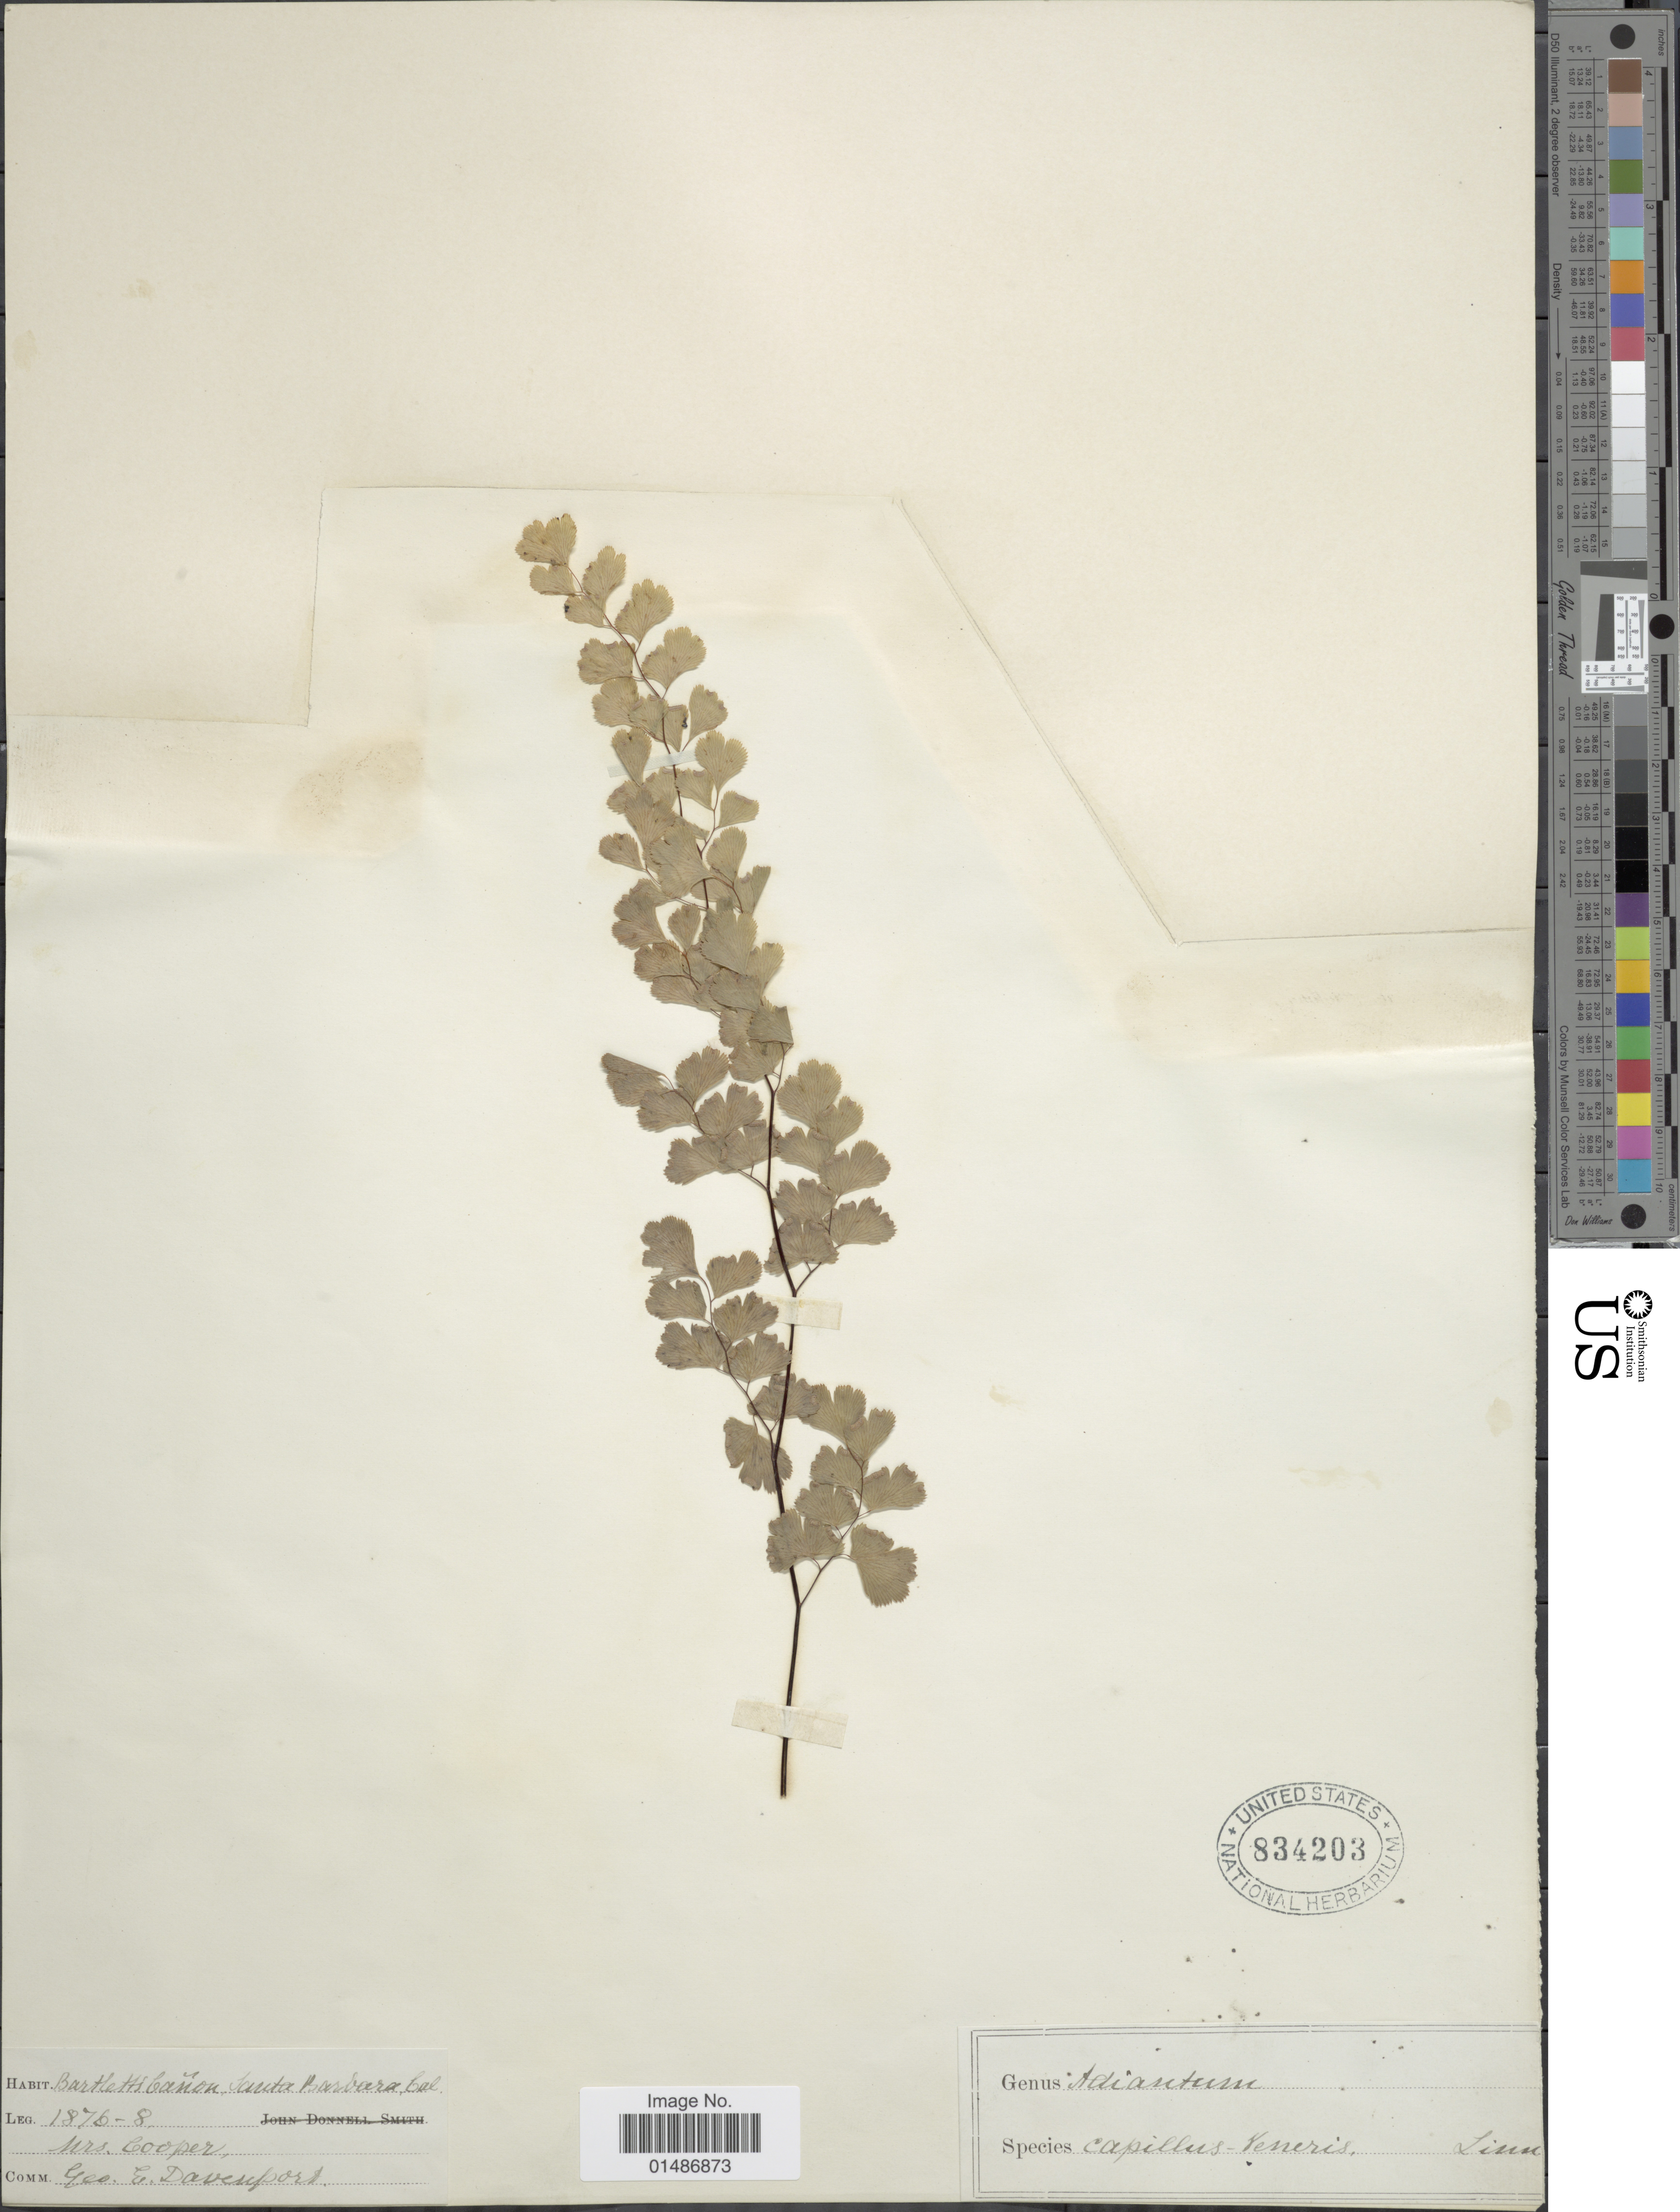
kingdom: Plantae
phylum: Tracheophyta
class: Polypodiopsida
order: Polypodiales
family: Pteridaceae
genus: Adiantum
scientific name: Adiantum capillus-veneris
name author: L.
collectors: Cooper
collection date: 1876-08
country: United States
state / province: California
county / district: Santa Barbara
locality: Bartletts Cañon, Santa Barbara.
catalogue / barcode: US 834203